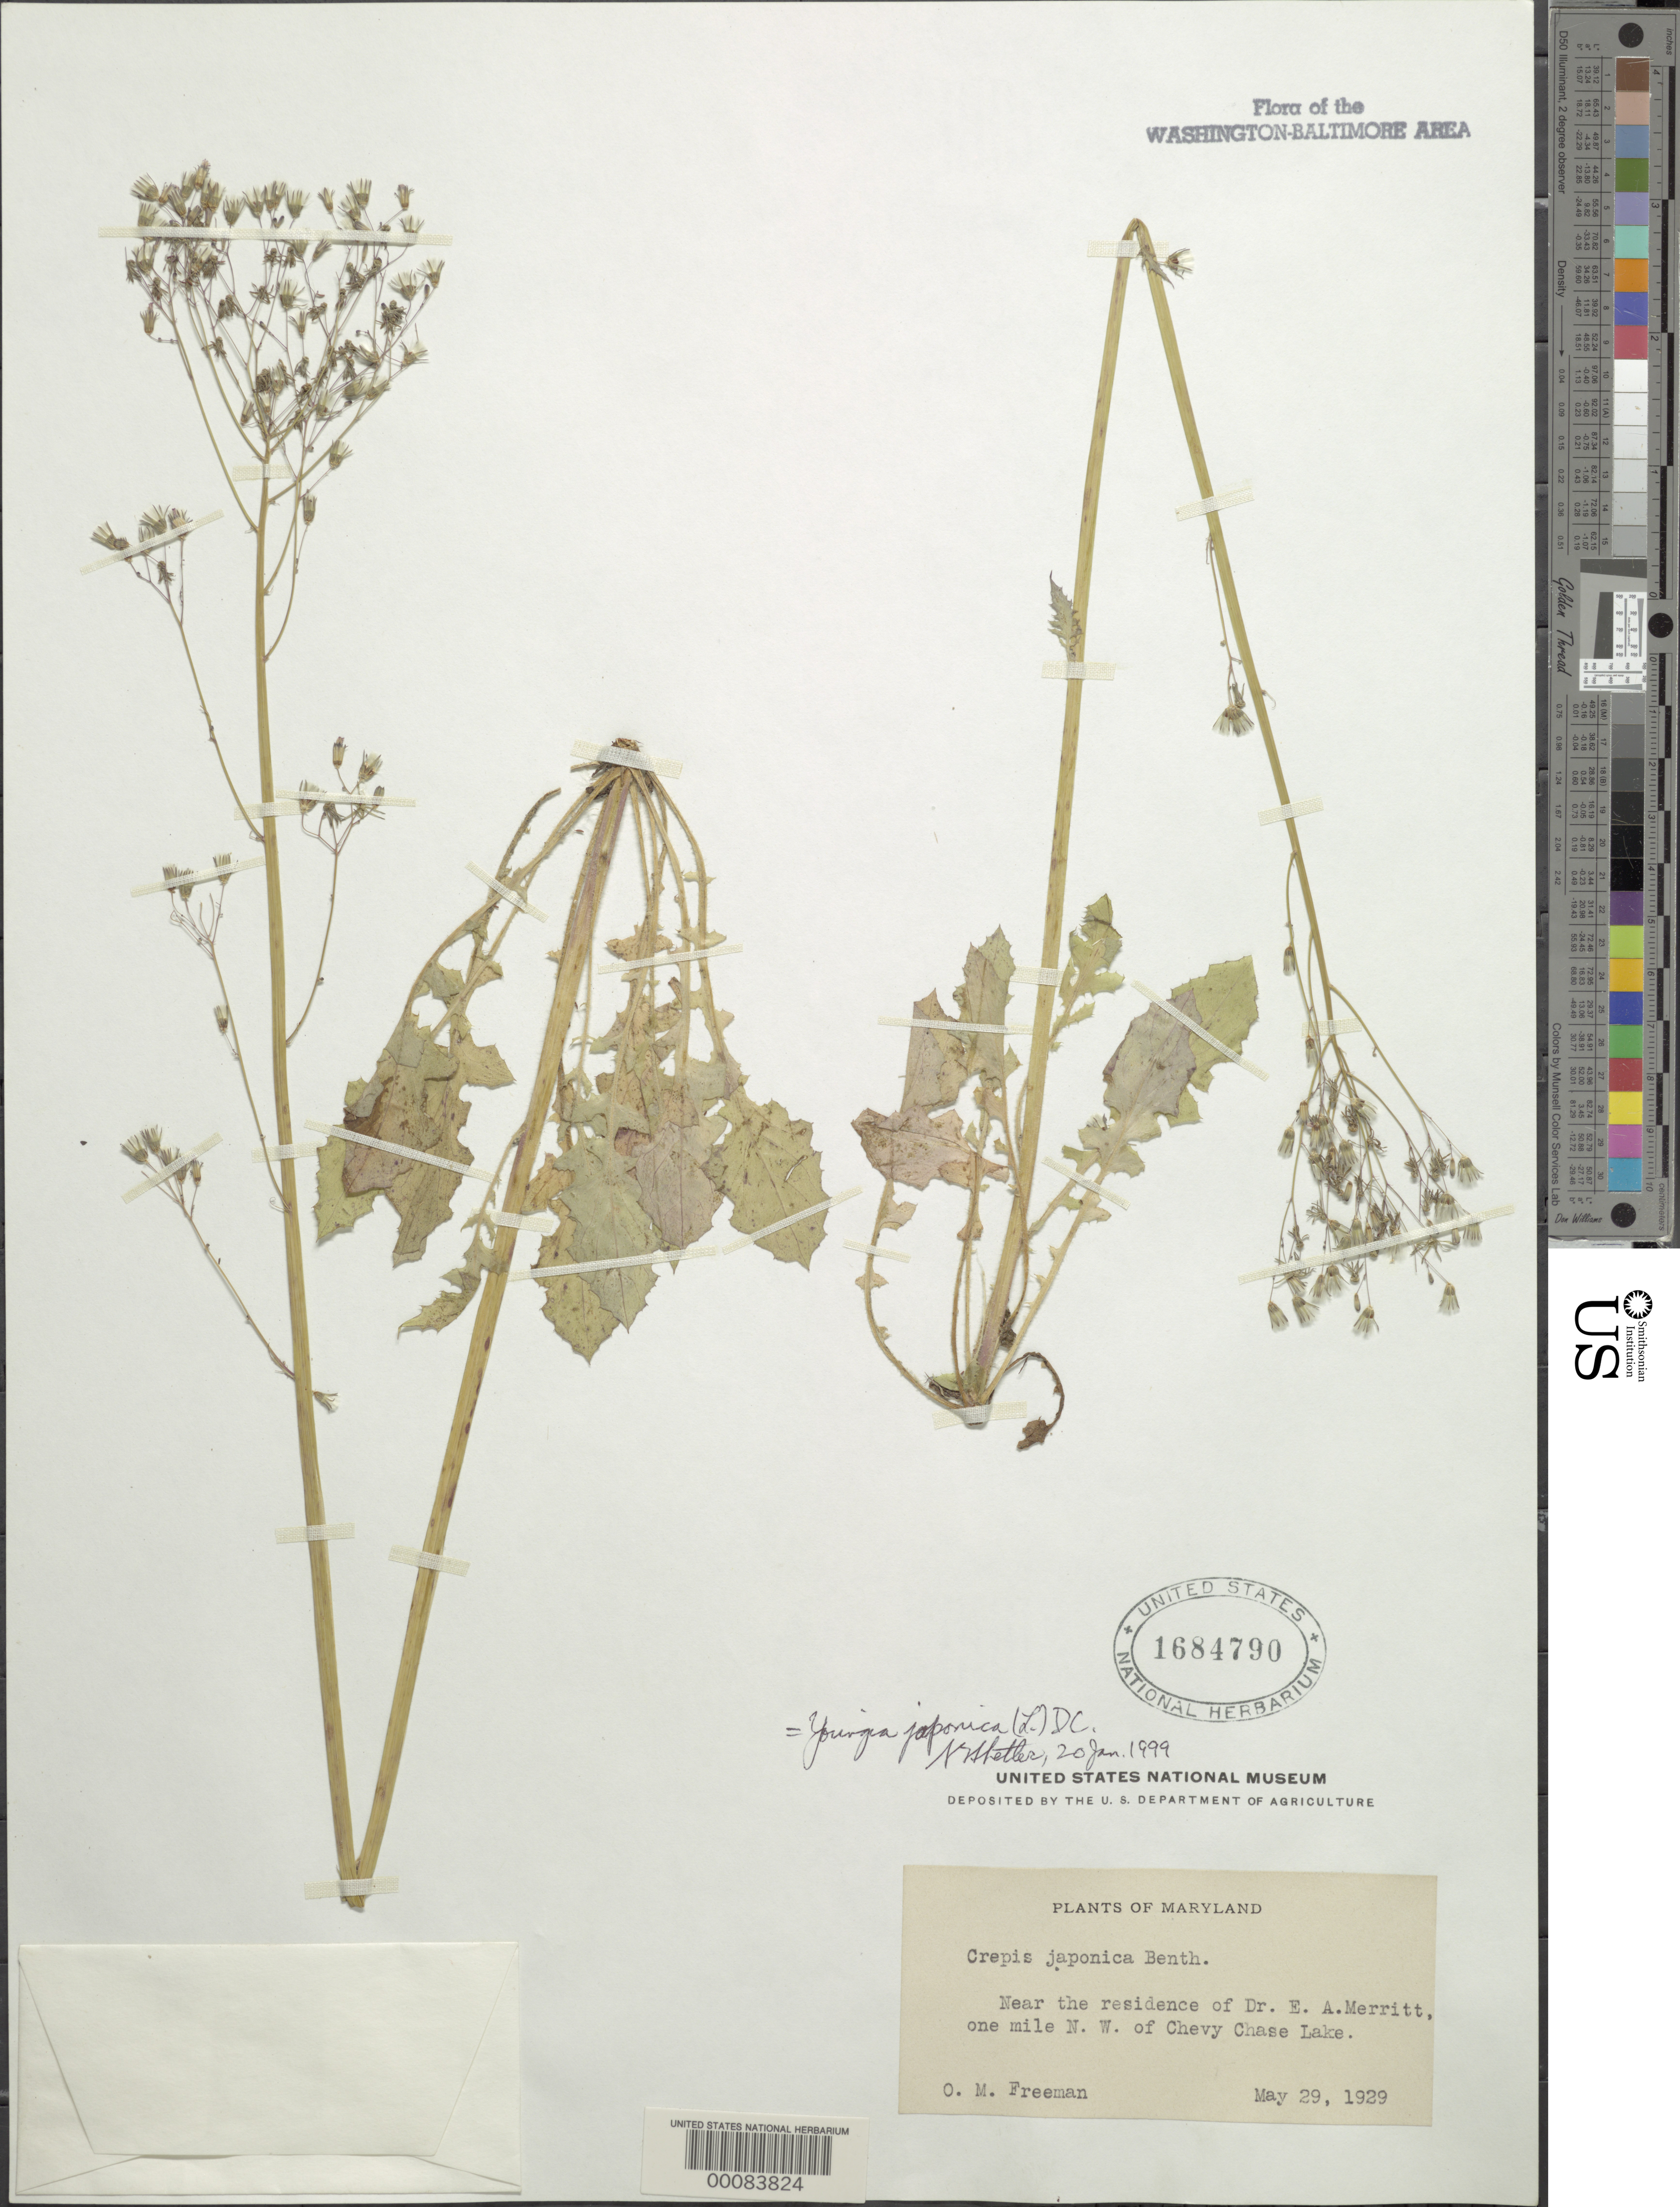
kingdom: Plantae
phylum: Tracheophyta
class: Magnoliopsida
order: Asterales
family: Asteraceae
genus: Youngia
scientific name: Youngia japonica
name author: (L.) DC.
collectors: O. Freeman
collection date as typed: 29 May 1929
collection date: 1929-05-29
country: United States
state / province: Maryland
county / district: Montgomery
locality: NW of Chevy Chase Lake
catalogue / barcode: US 1684790